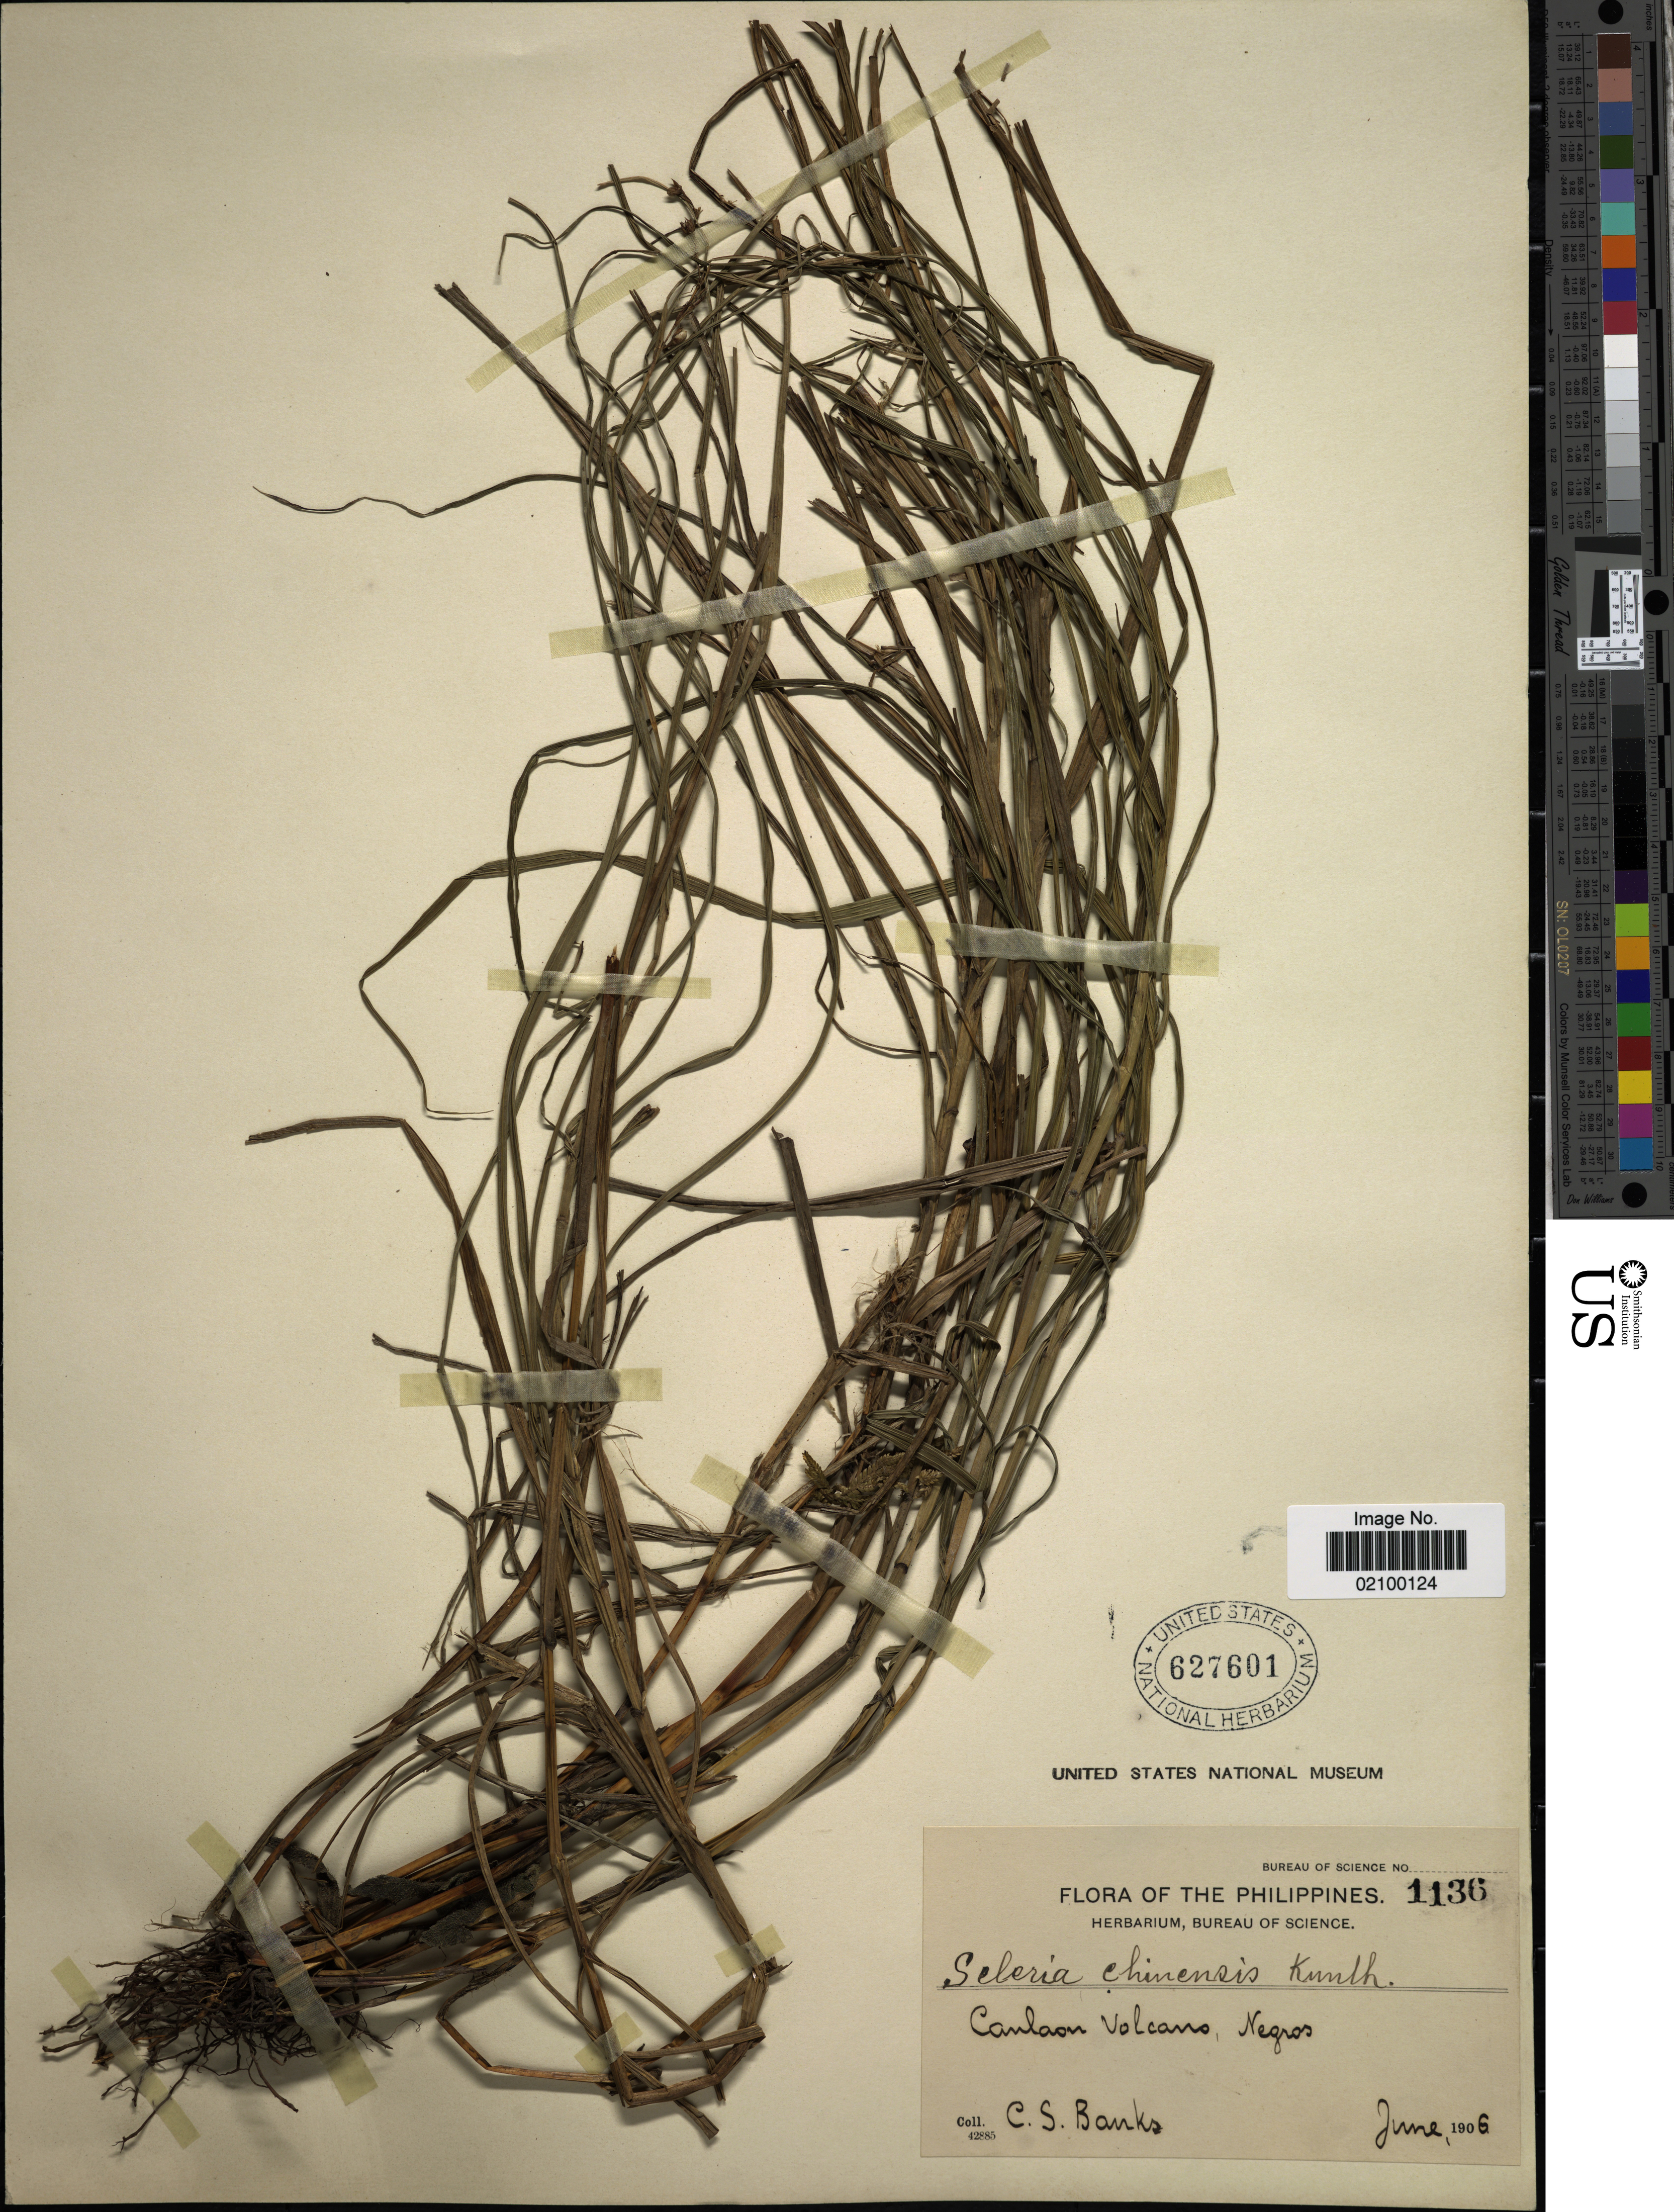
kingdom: Plantae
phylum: Tracheophyta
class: Liliopsida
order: Poales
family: Cyperaceae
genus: Scleria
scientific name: Scleria sp.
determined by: Strong, Mark T., (BOT), Smithsonian Institution - National Museum of Natural History (UNITED STATES)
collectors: C. Banks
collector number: Bureau of Science 1136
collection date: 1906-06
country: Philippines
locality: Canlaon Volcano, Negros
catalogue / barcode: US 627601